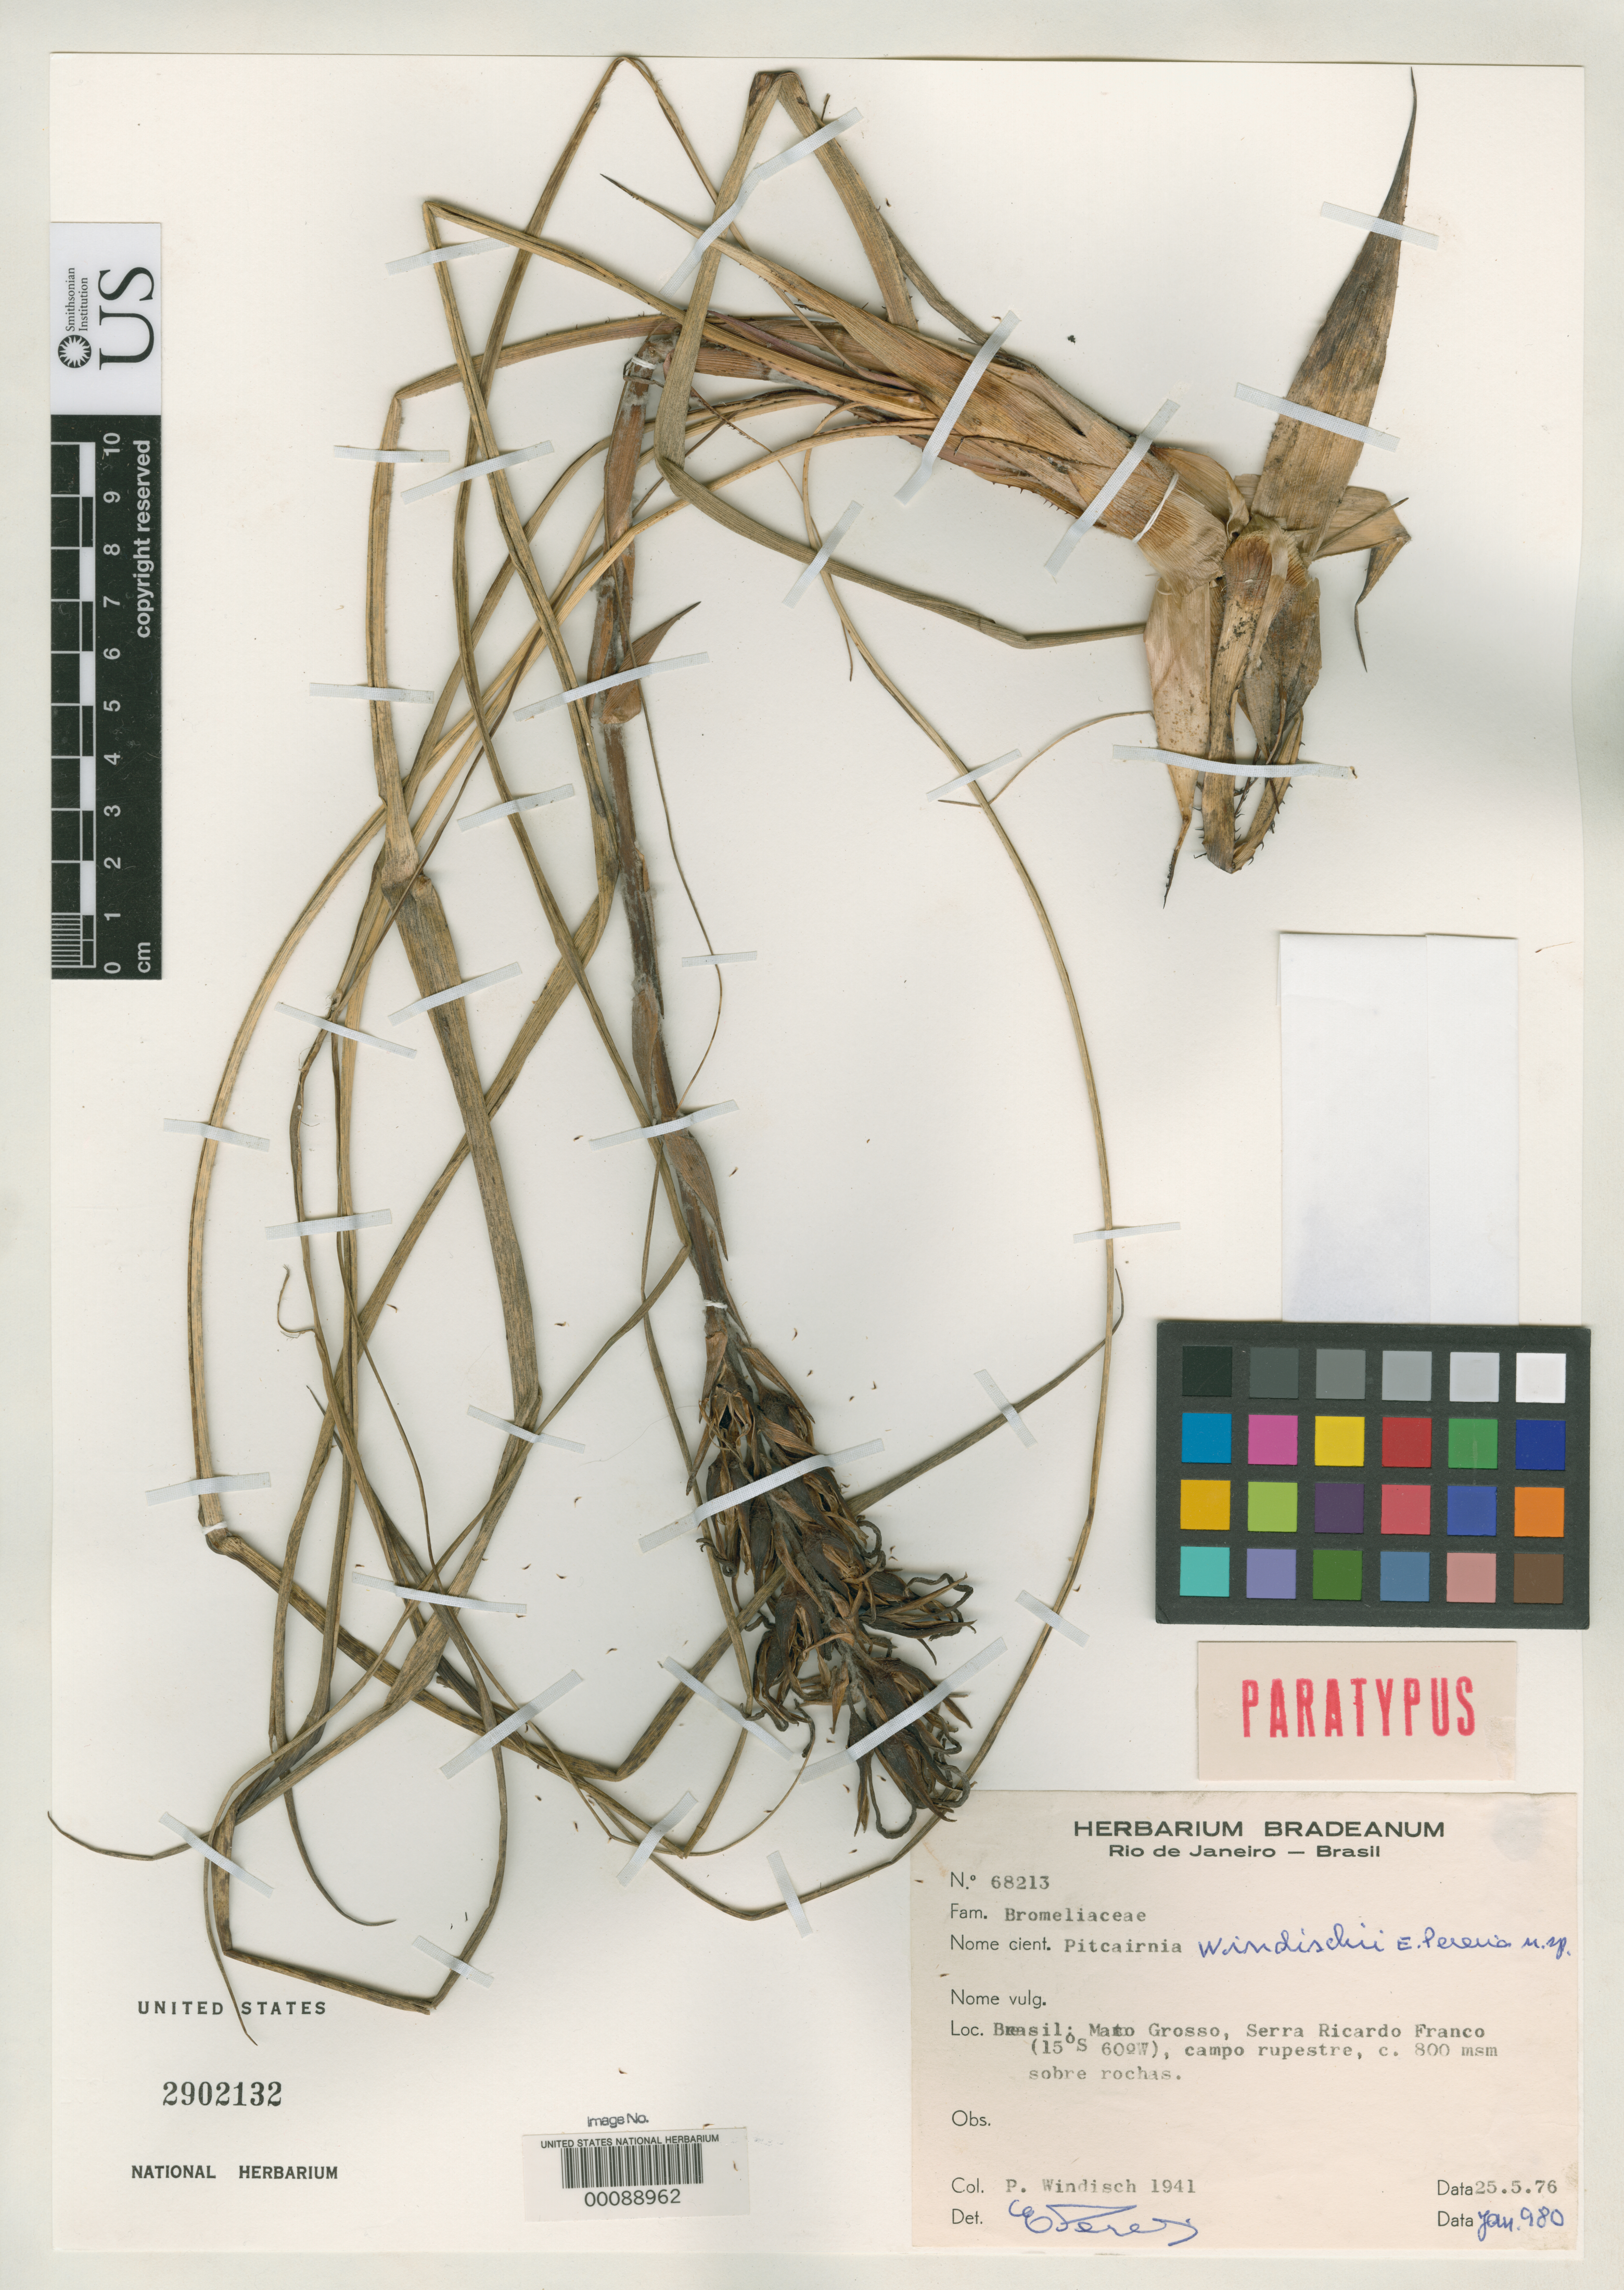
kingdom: Plantae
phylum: Tracheophyta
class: Liliopsida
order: Poales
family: Bromeliaceae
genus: Pitcairnia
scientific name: Pitcairnia windischii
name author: E. Pereira & L.B. Sm. in E. Pereira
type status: Paratype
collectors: P. G. Windisch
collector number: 1592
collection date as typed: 25 May 1976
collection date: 1976-05-25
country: Brazil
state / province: Mato Grosso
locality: Serra Ricardo Franco.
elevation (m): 800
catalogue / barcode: US 2902132